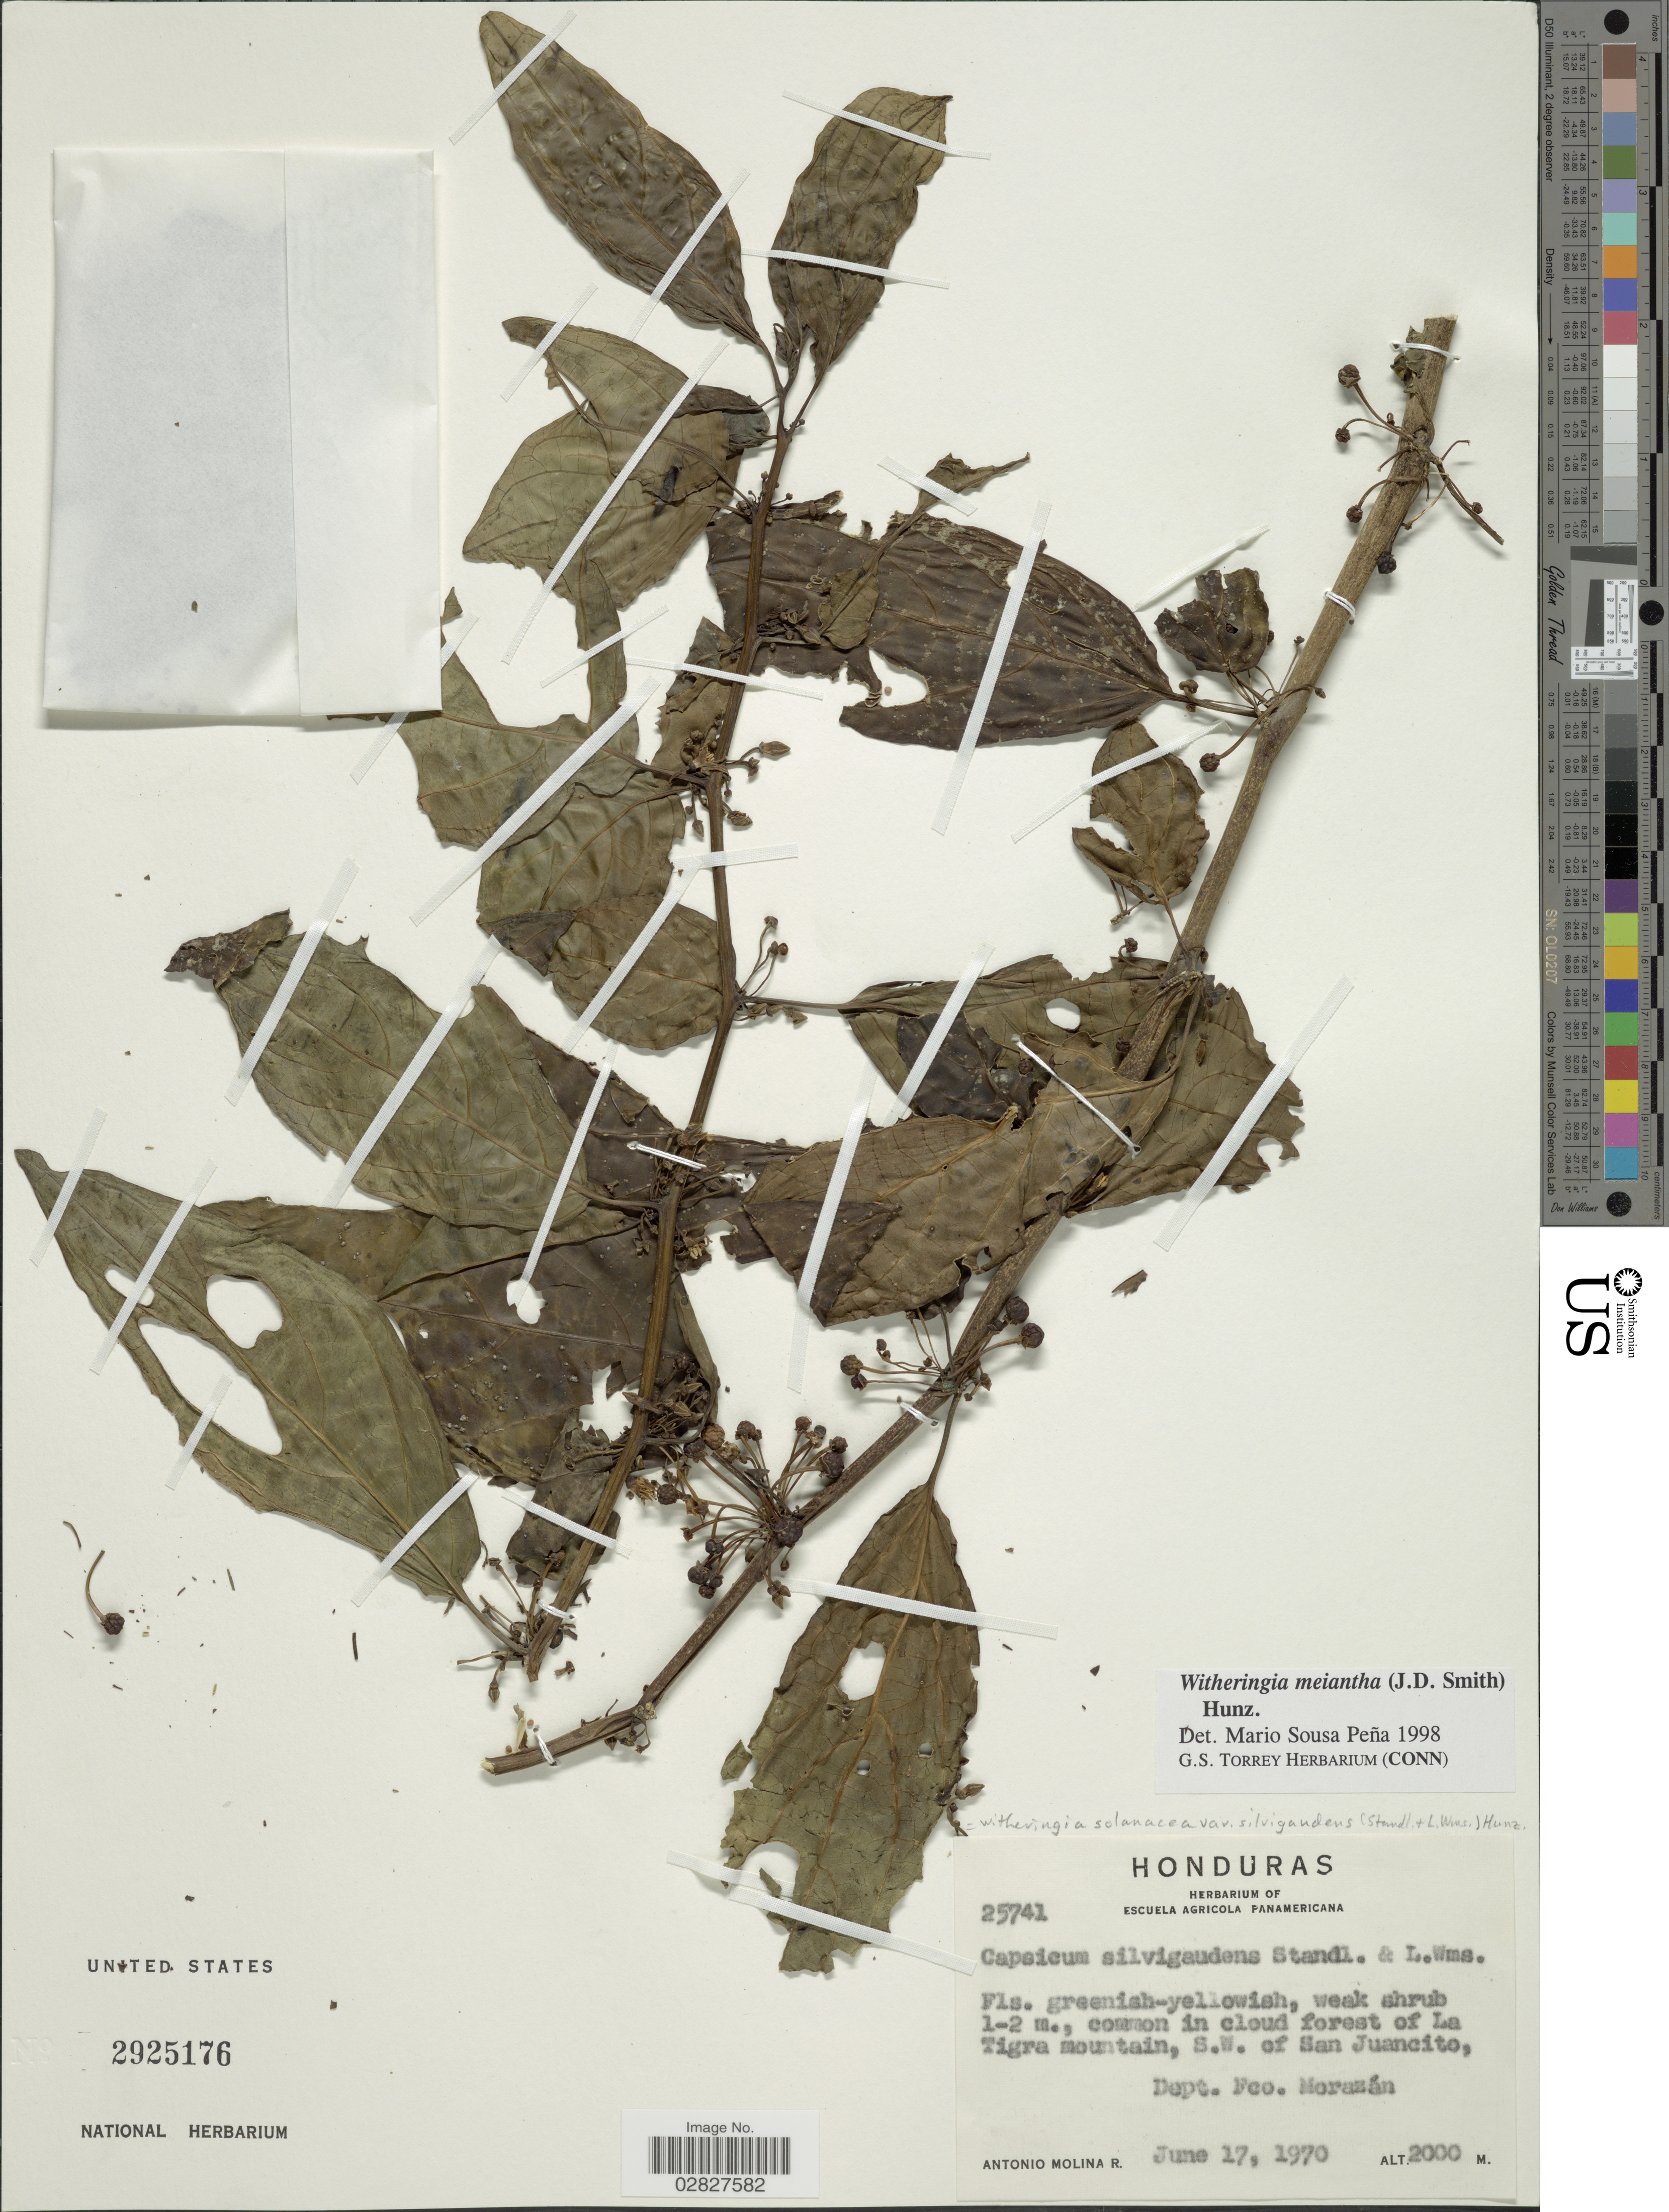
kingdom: Plantae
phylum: Tracheophyta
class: Magnoliopsida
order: Solanales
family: Solanaceae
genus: Witheringia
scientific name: Witheringia meiantha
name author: (Donn. Sm.) Hunz.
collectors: A. Molina R.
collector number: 25741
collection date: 1970-06-17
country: Honduras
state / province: Fco. Morazán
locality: Common in cloud forest of La Tigra mountain, S.W. of San Juancito, Dept. Fco. Morazán.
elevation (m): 2000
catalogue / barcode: US 2925176